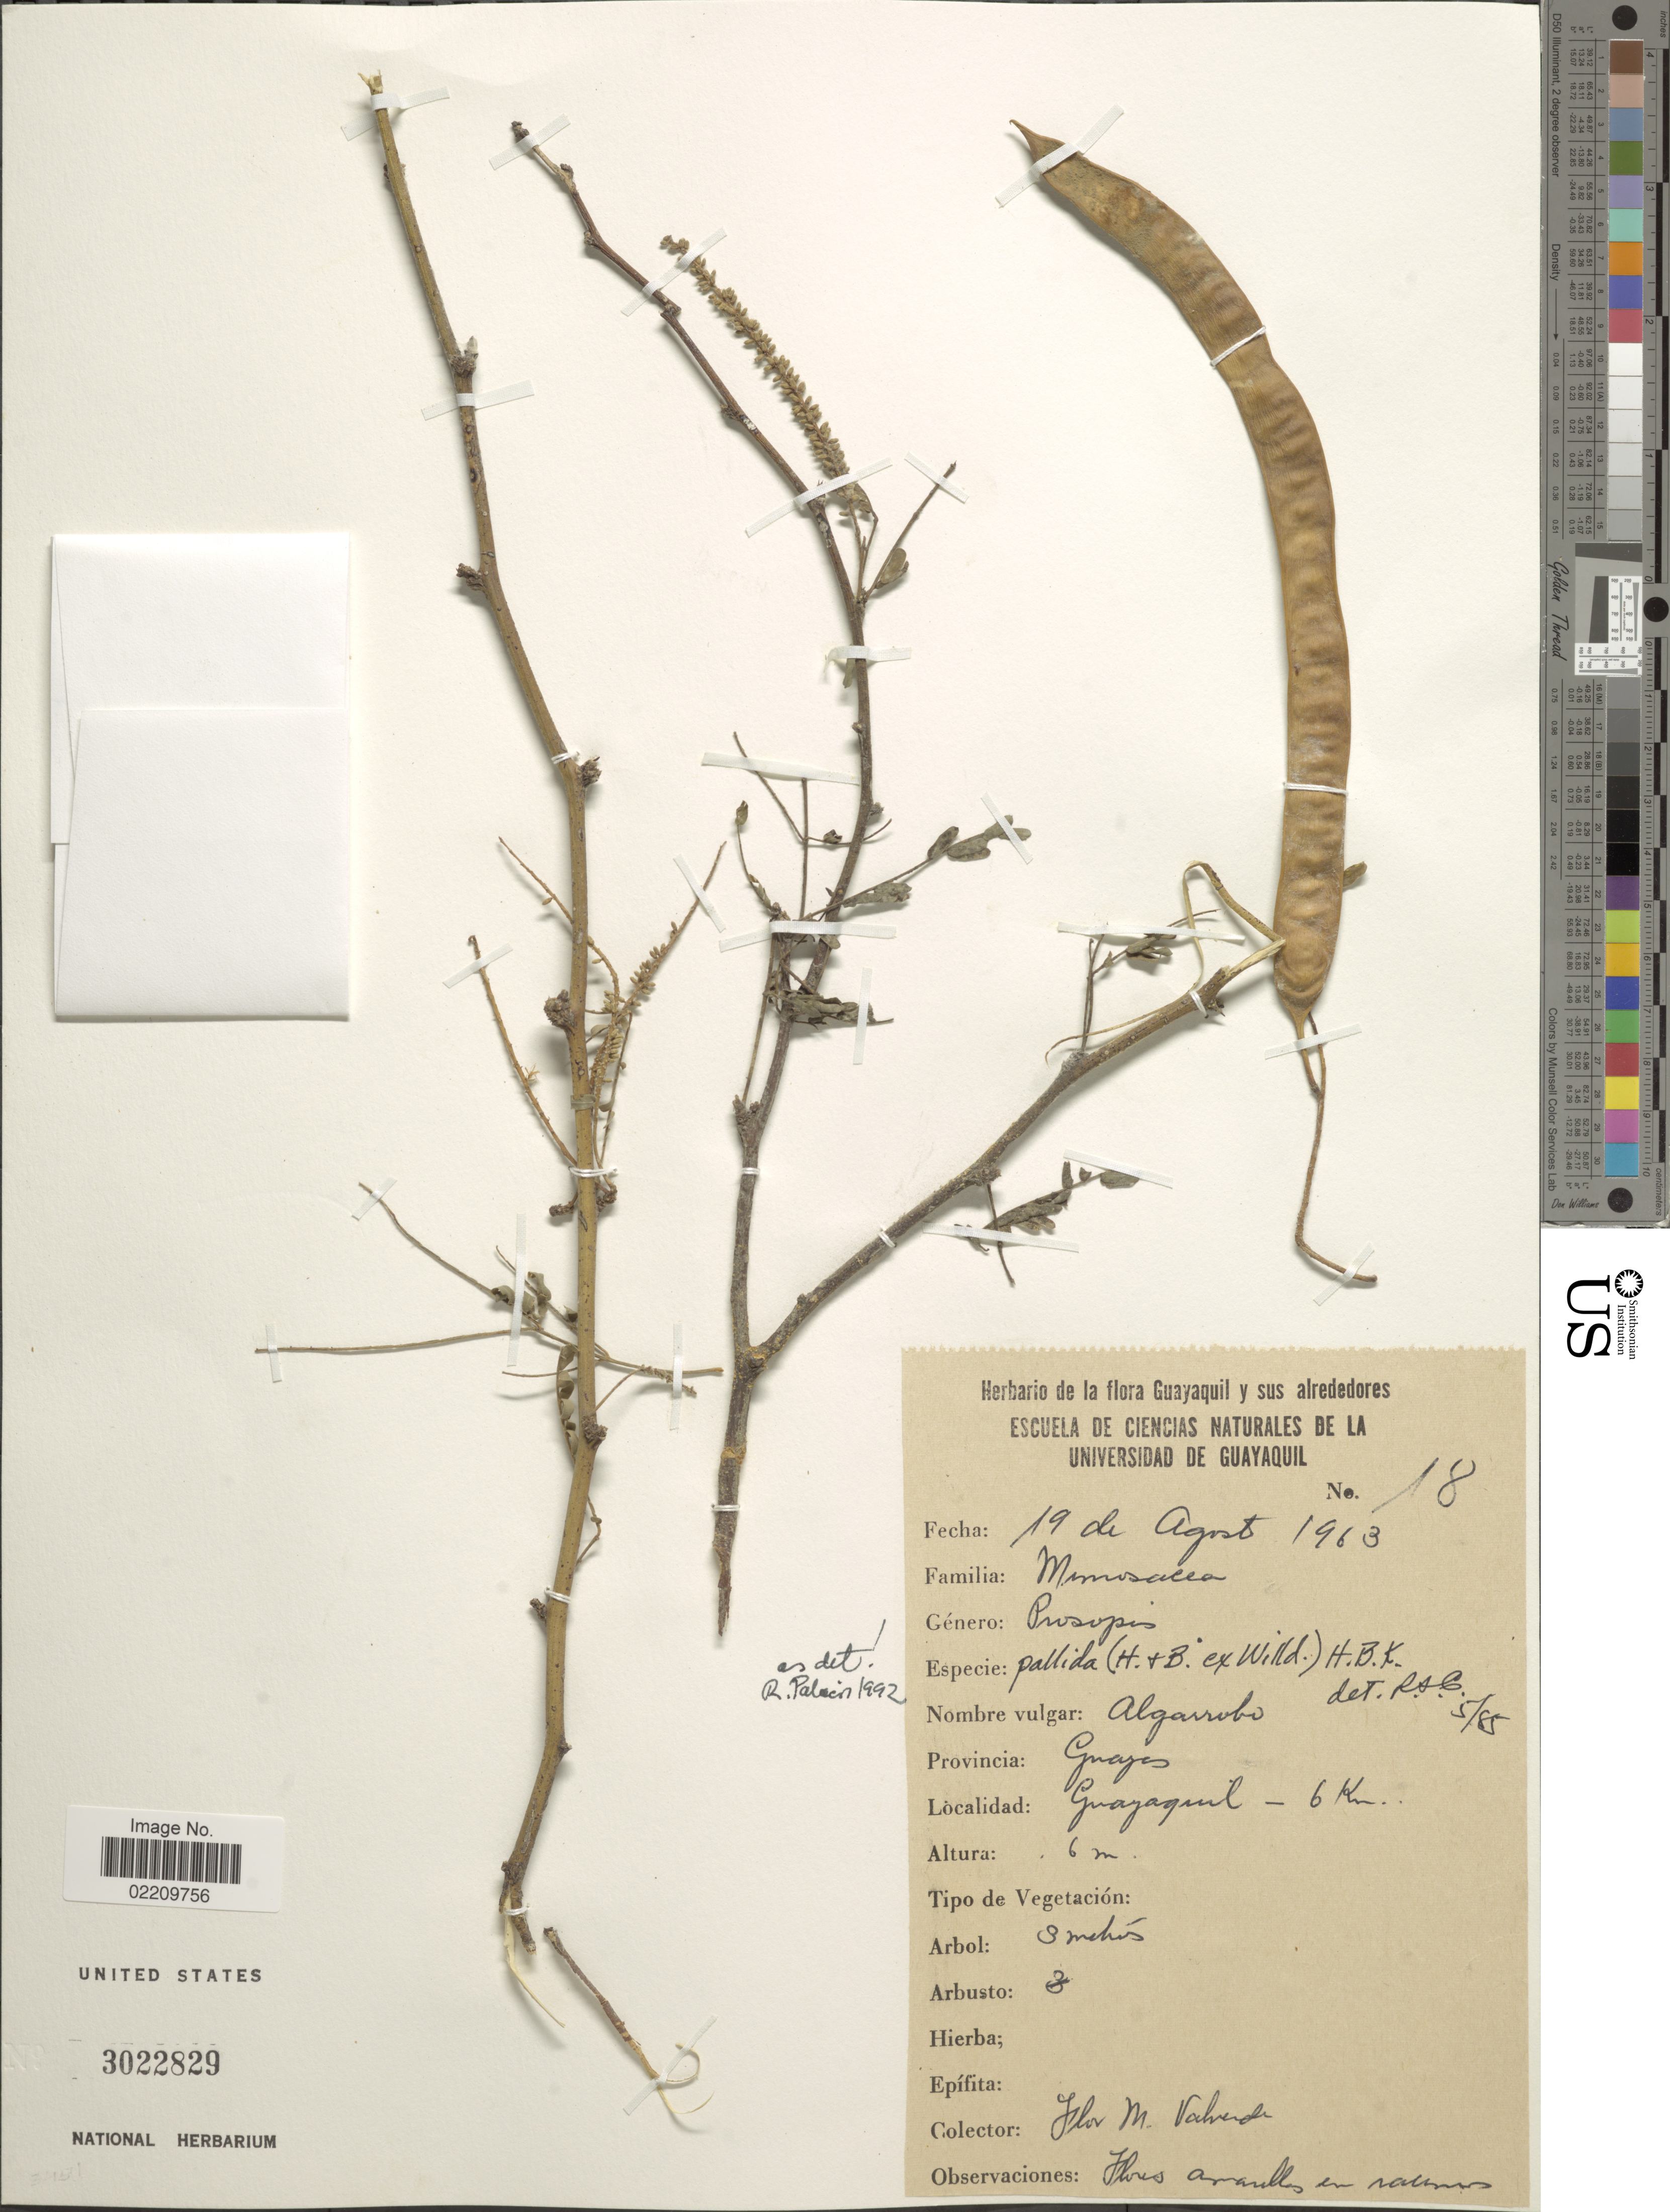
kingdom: Plantae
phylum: Tracheophyta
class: Magnoliopsida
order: Fabales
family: Fabaceae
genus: Neltuma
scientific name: Neltuma pallida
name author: (Humb. & Bonpl. ex Willd.) C. E. Hughes & G.P. Lewis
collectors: F. M. Valverde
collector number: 18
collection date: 1963-08-19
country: Ecuador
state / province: Guayas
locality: Provincia: Guayas, Guayaquil - 6 Km.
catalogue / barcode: US 3022829